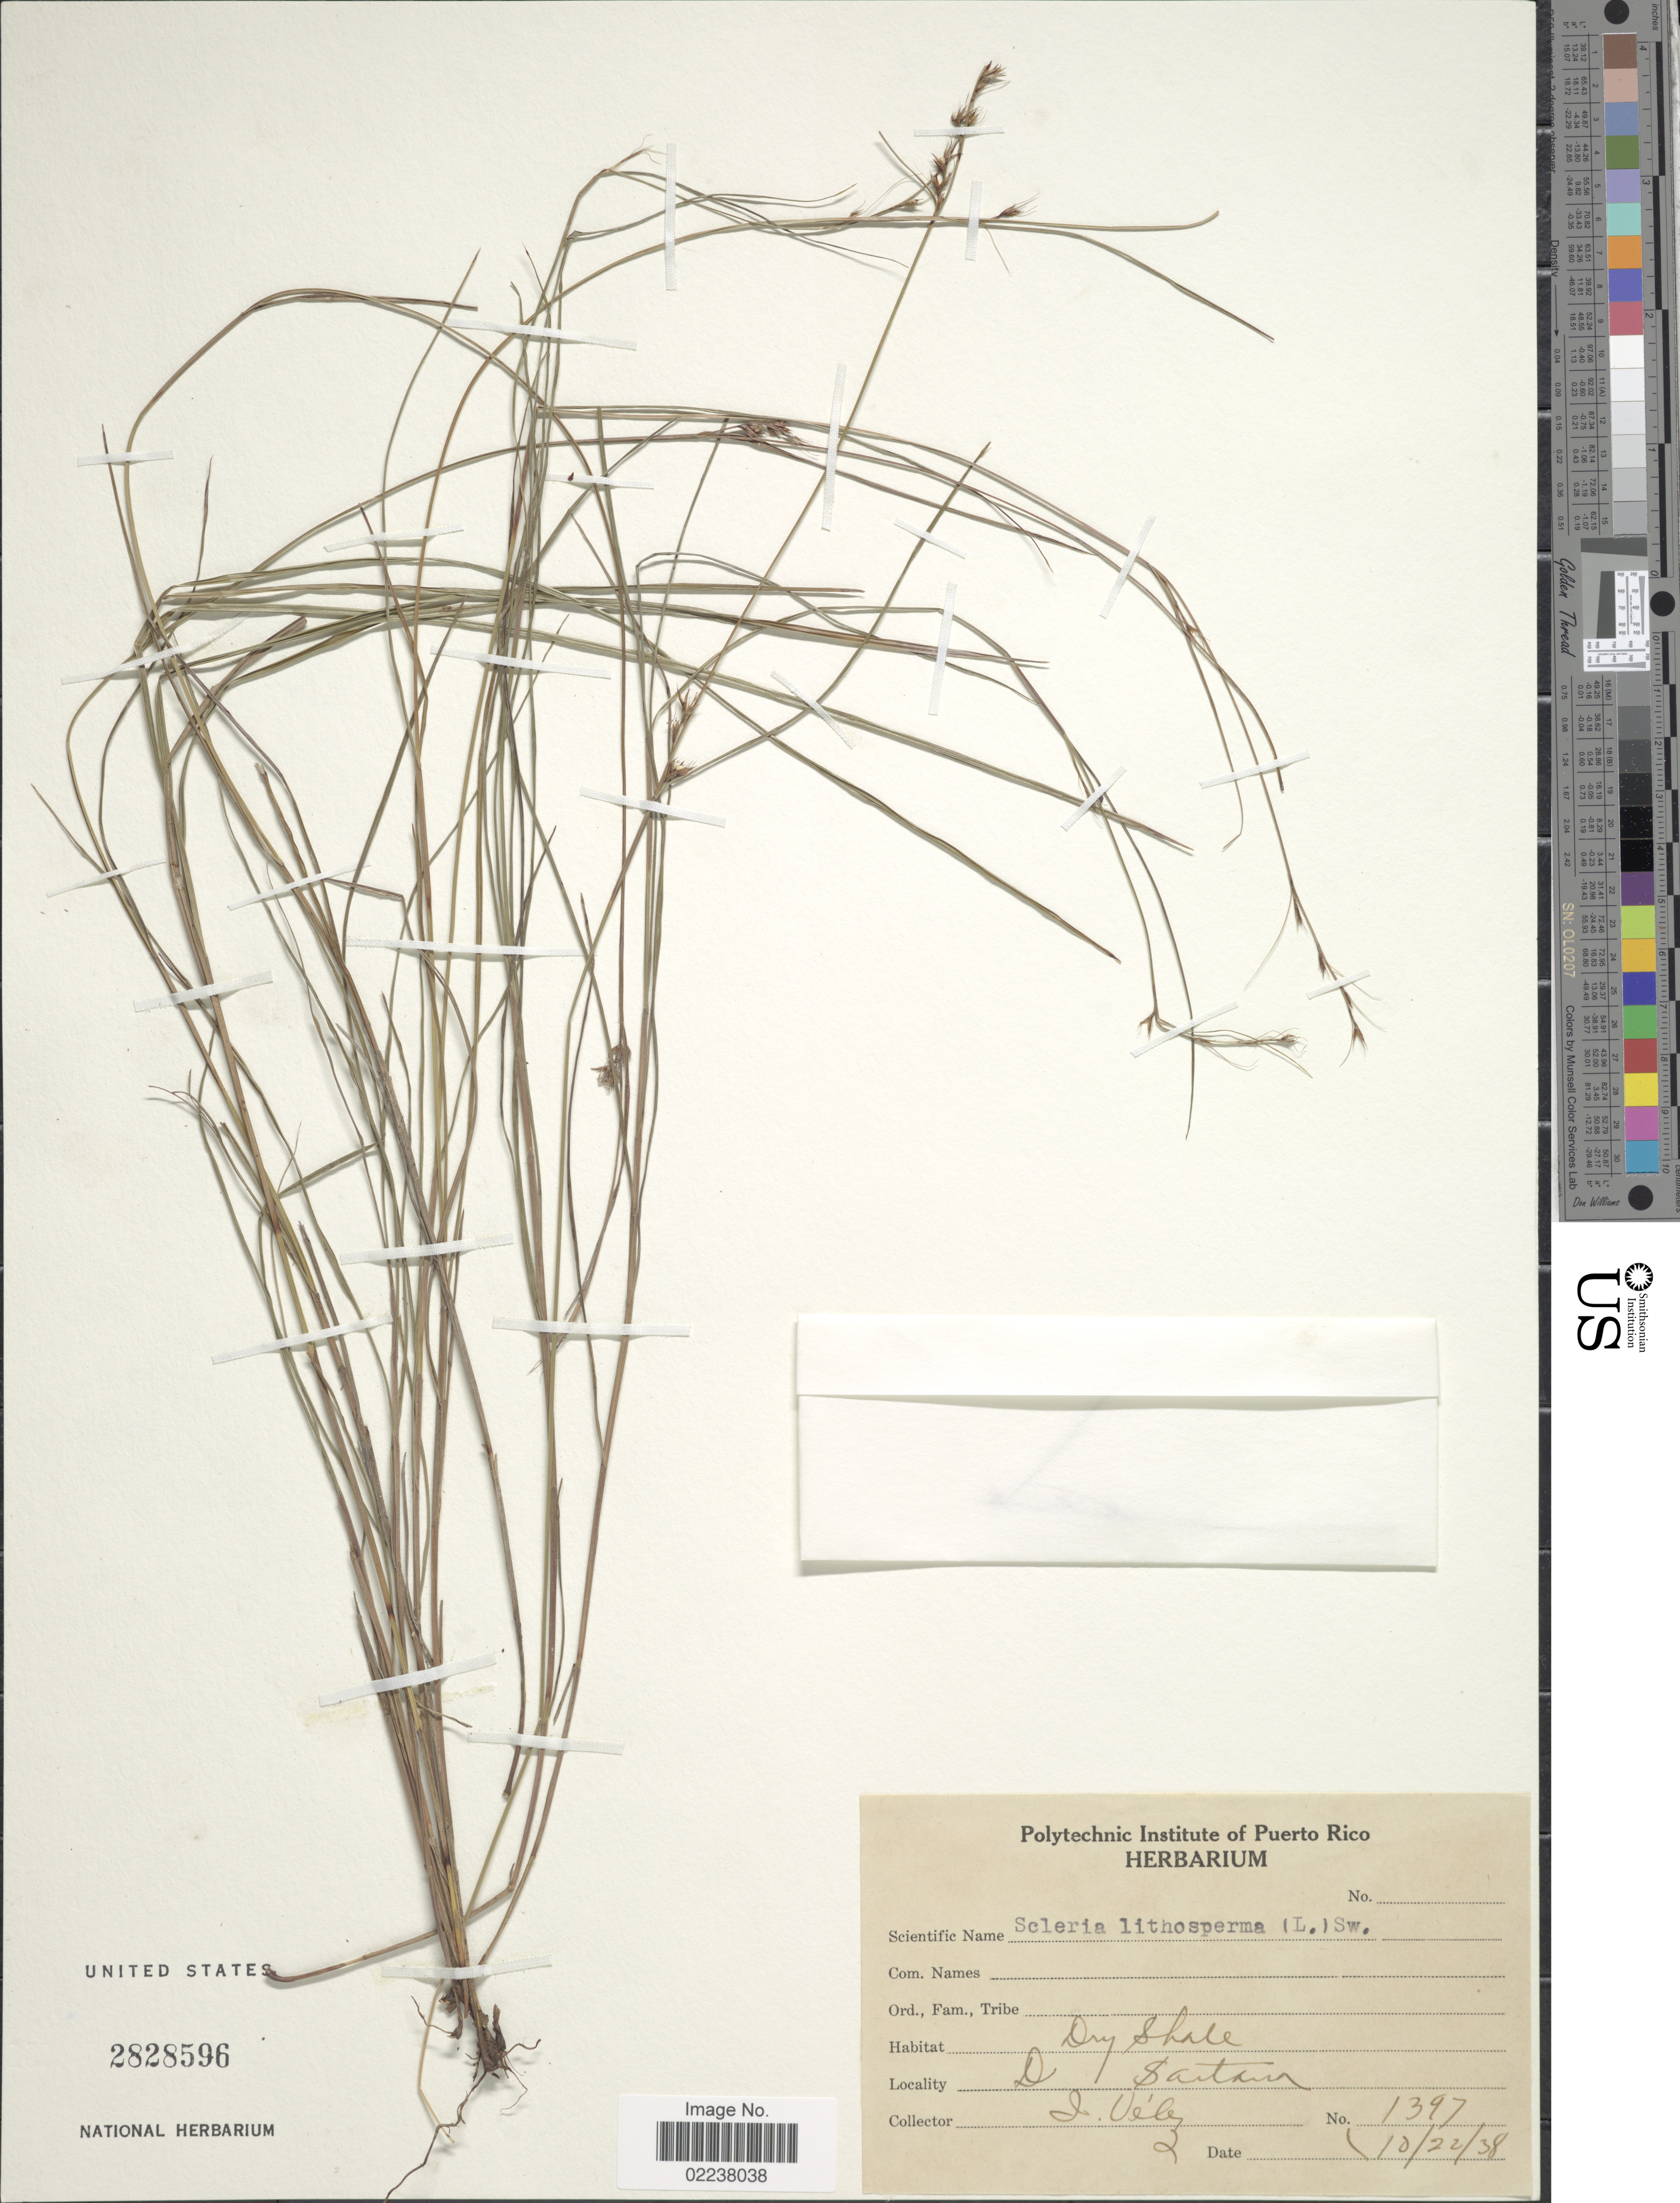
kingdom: Plantae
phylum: Tracheophyta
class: Liliopsida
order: Poales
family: Cyperaceae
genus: Scleria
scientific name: Scleria lithosperma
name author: (L.) Sw.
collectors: I. Velez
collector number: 1397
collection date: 1938-10-22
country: Puerto Rico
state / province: Sabana Grande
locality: D. Santana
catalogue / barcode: US 2828596